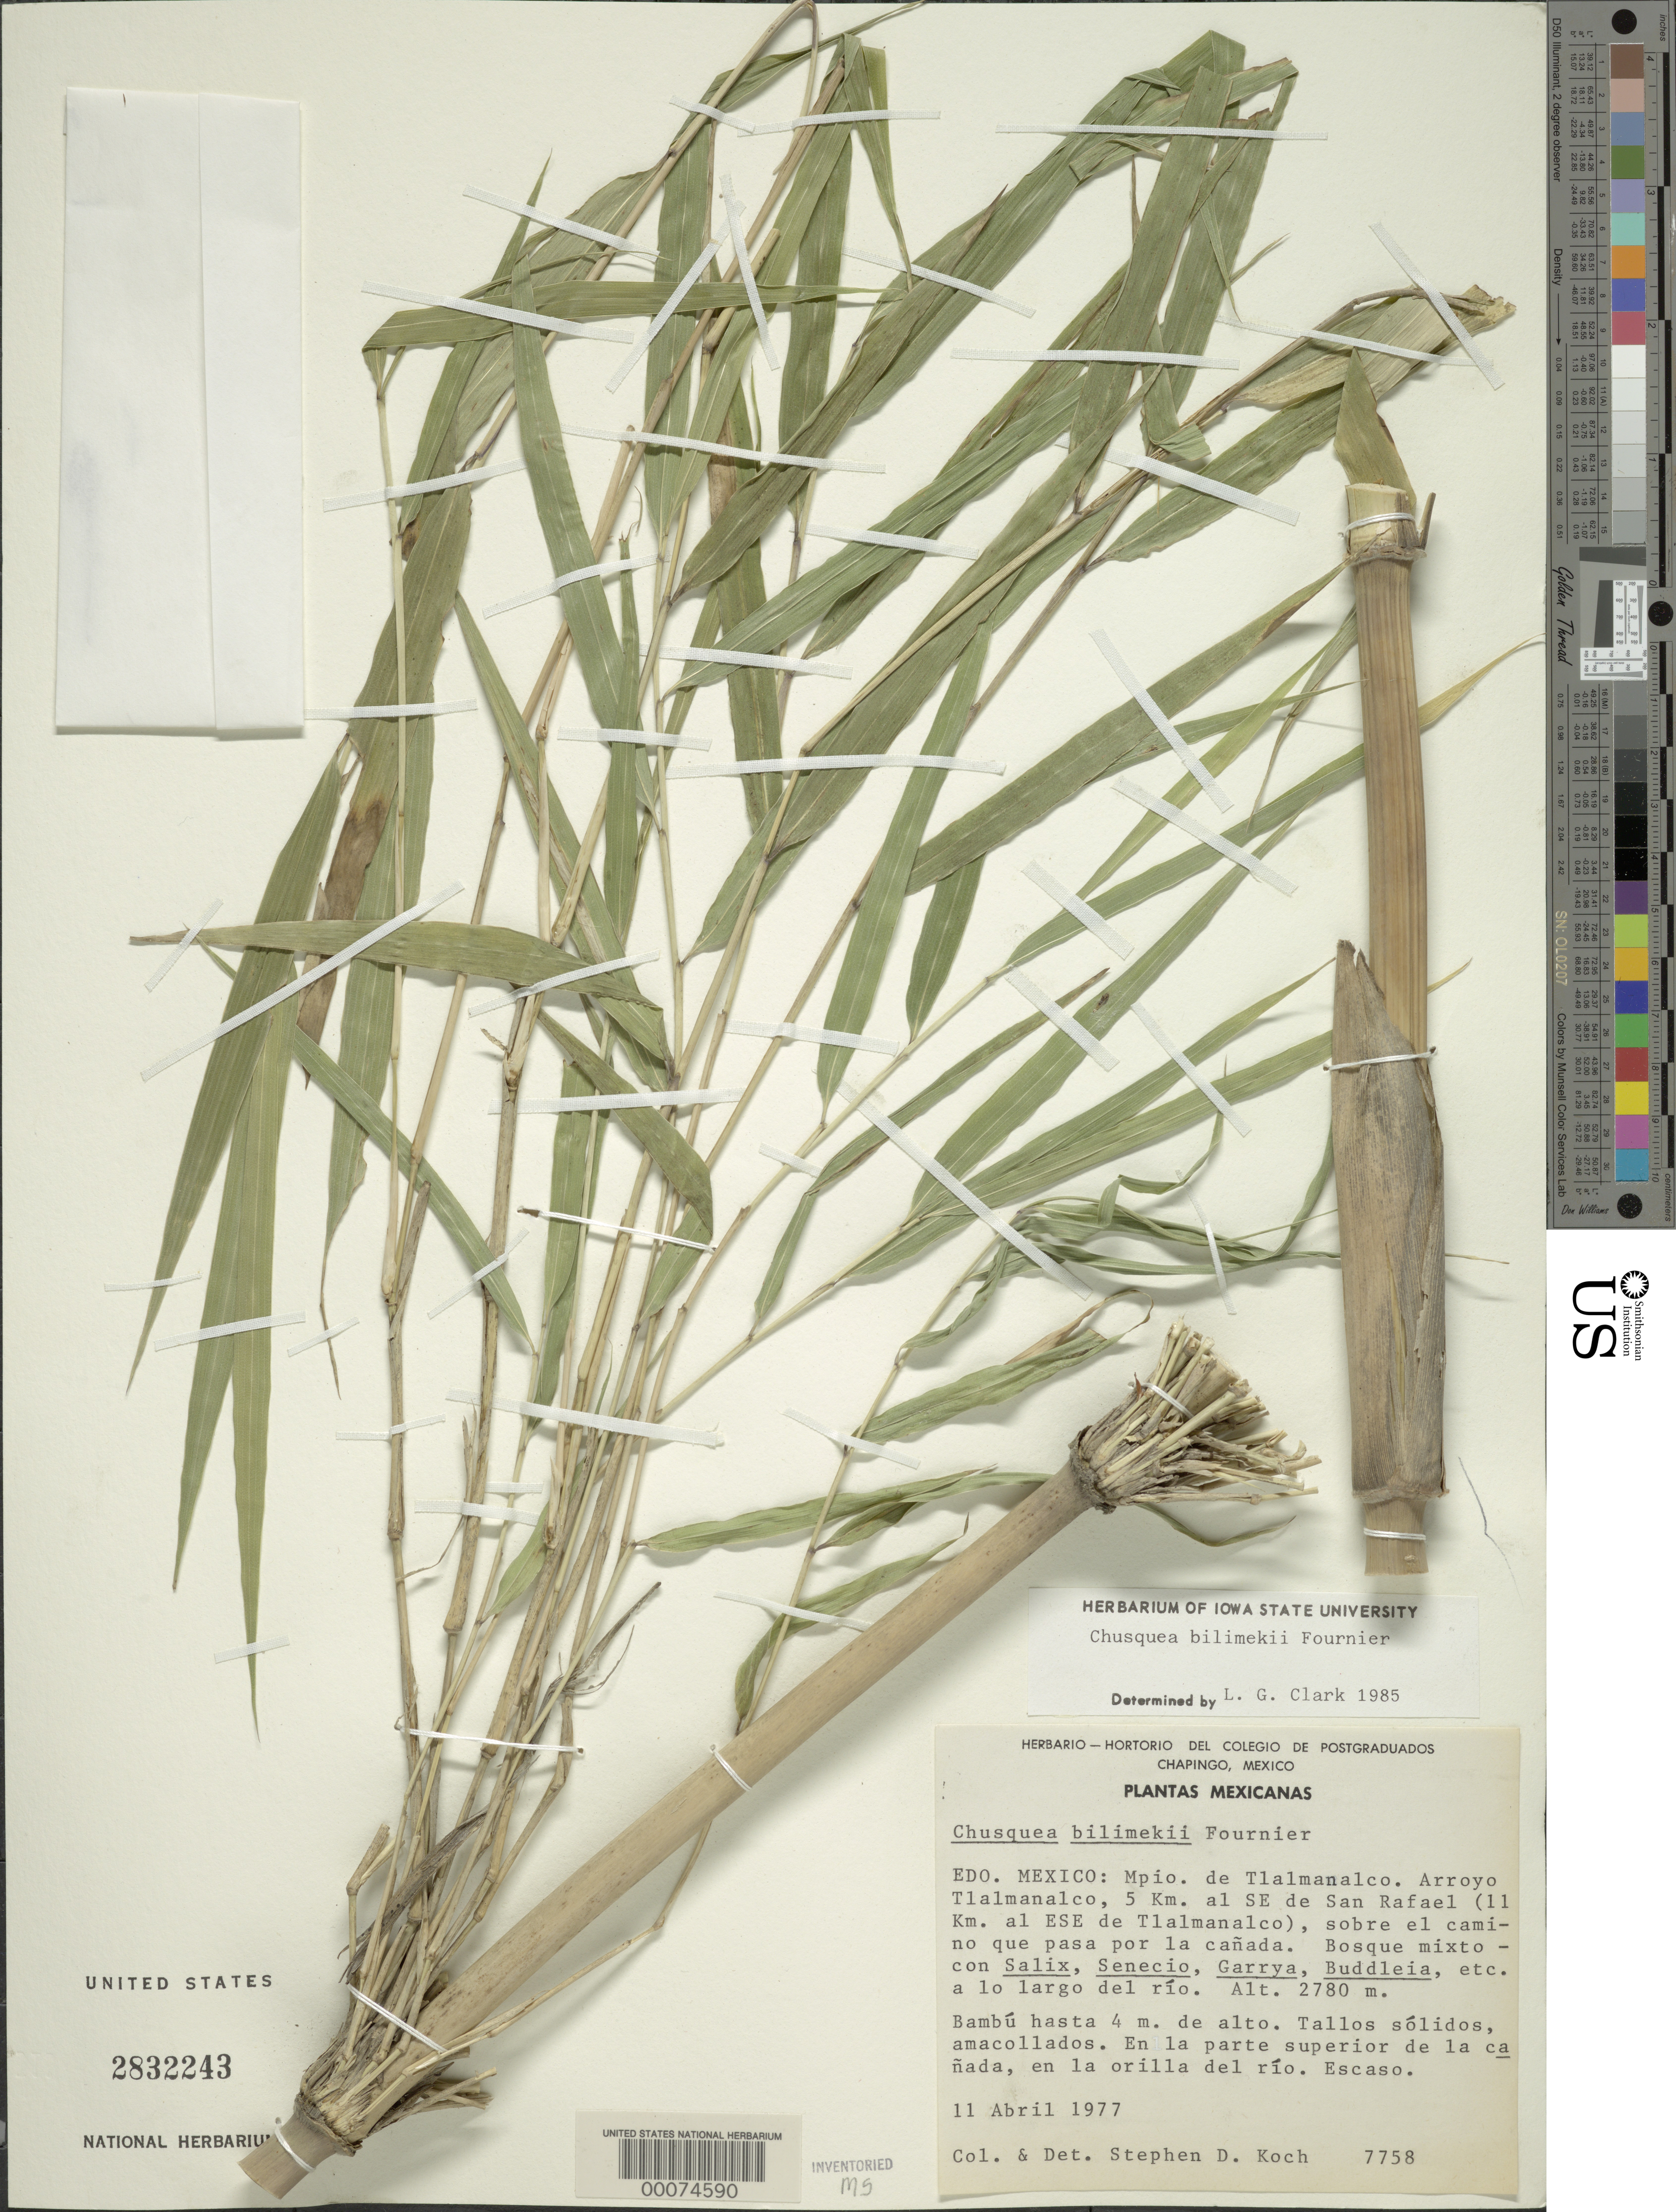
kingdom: Plantae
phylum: Tracheophyta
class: Liliopsida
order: Poales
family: Poaceae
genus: Chusquea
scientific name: Chusquea bilimekii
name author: E. Fourn.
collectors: S. D. Koch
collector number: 7758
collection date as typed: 11 Apr 1977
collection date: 1977-04-11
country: Mexico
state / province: México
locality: Mpio. de Tlalmanalco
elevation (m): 2780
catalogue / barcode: US 2832243